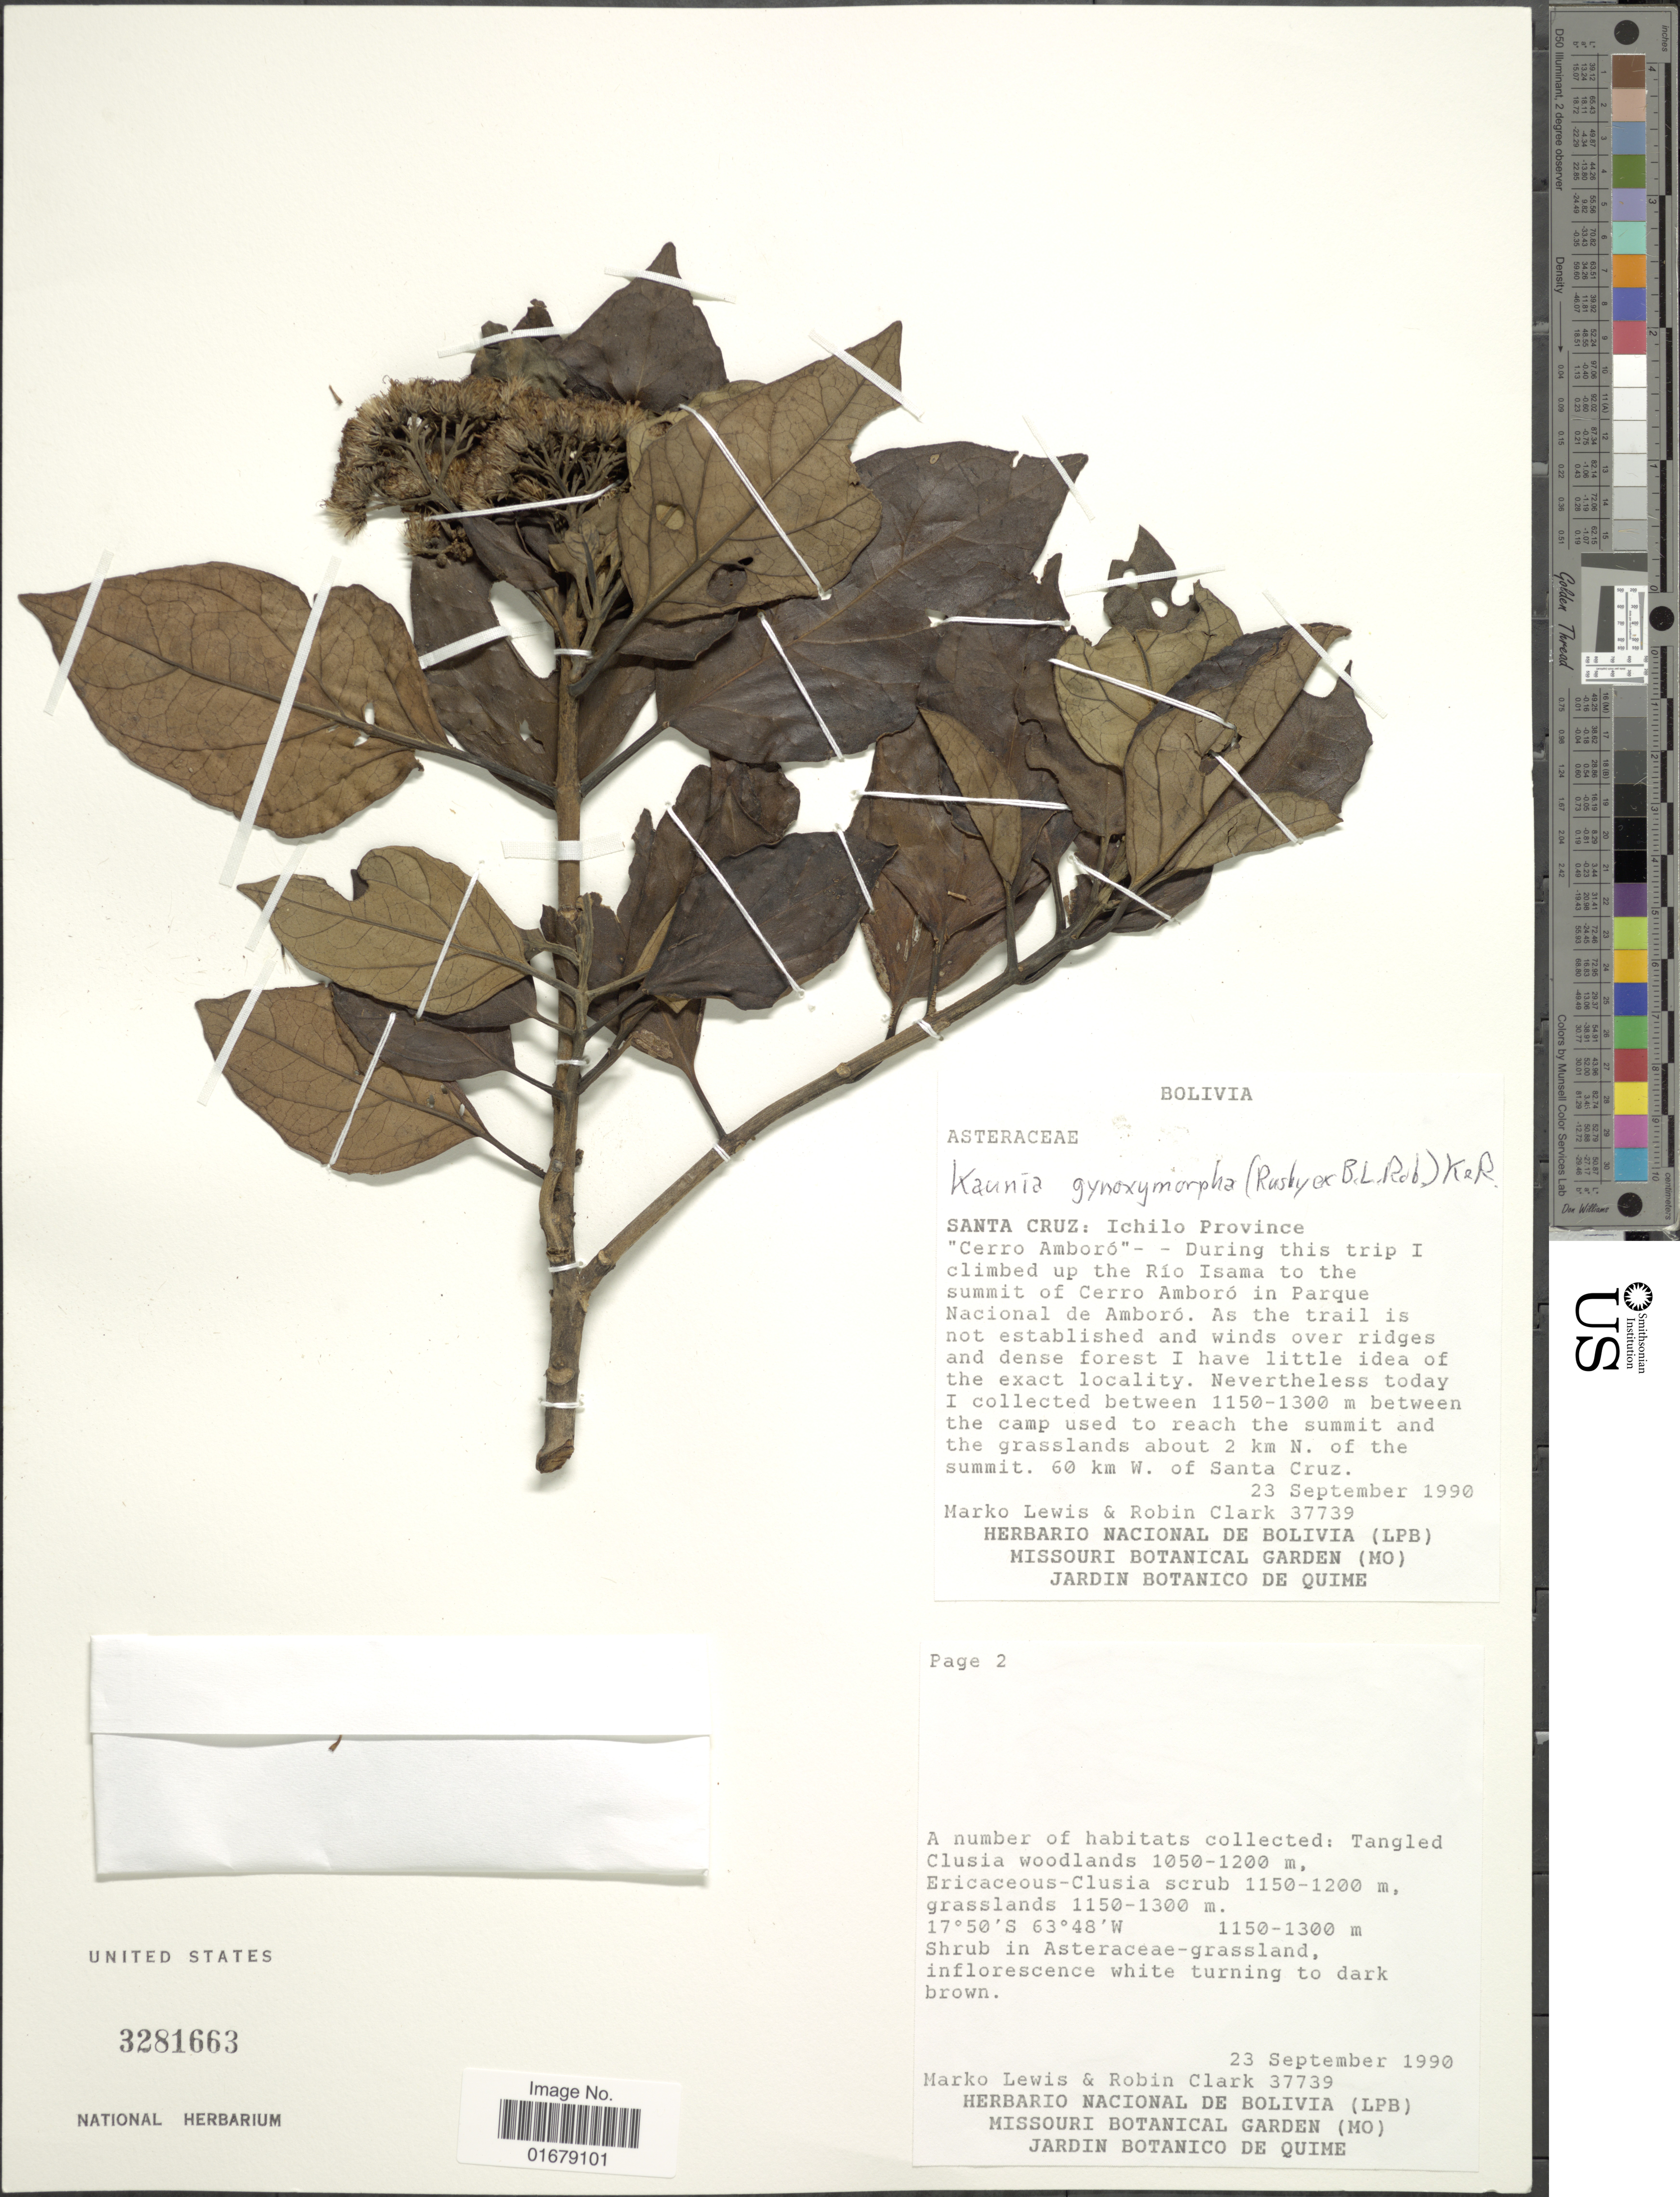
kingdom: Plantae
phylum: Tracheophyta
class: Magnoliopsida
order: Asterales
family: Asteraceae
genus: Kaunia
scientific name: Kaunia gynoximorpha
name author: (Rusby ex B.L. Rob.) R.M. King & H. Rob.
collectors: M. A. Lewis & R. Clark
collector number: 37739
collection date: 1990-09-23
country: Bolivia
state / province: Santa Cruz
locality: Bolivia. Santa Cruz: Ichilo Province. "Cerro Amboro" -- the Rio Isama to the summit of Cerro Amboro in Parque Nacional de Amboro.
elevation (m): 1150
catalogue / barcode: US 3281663